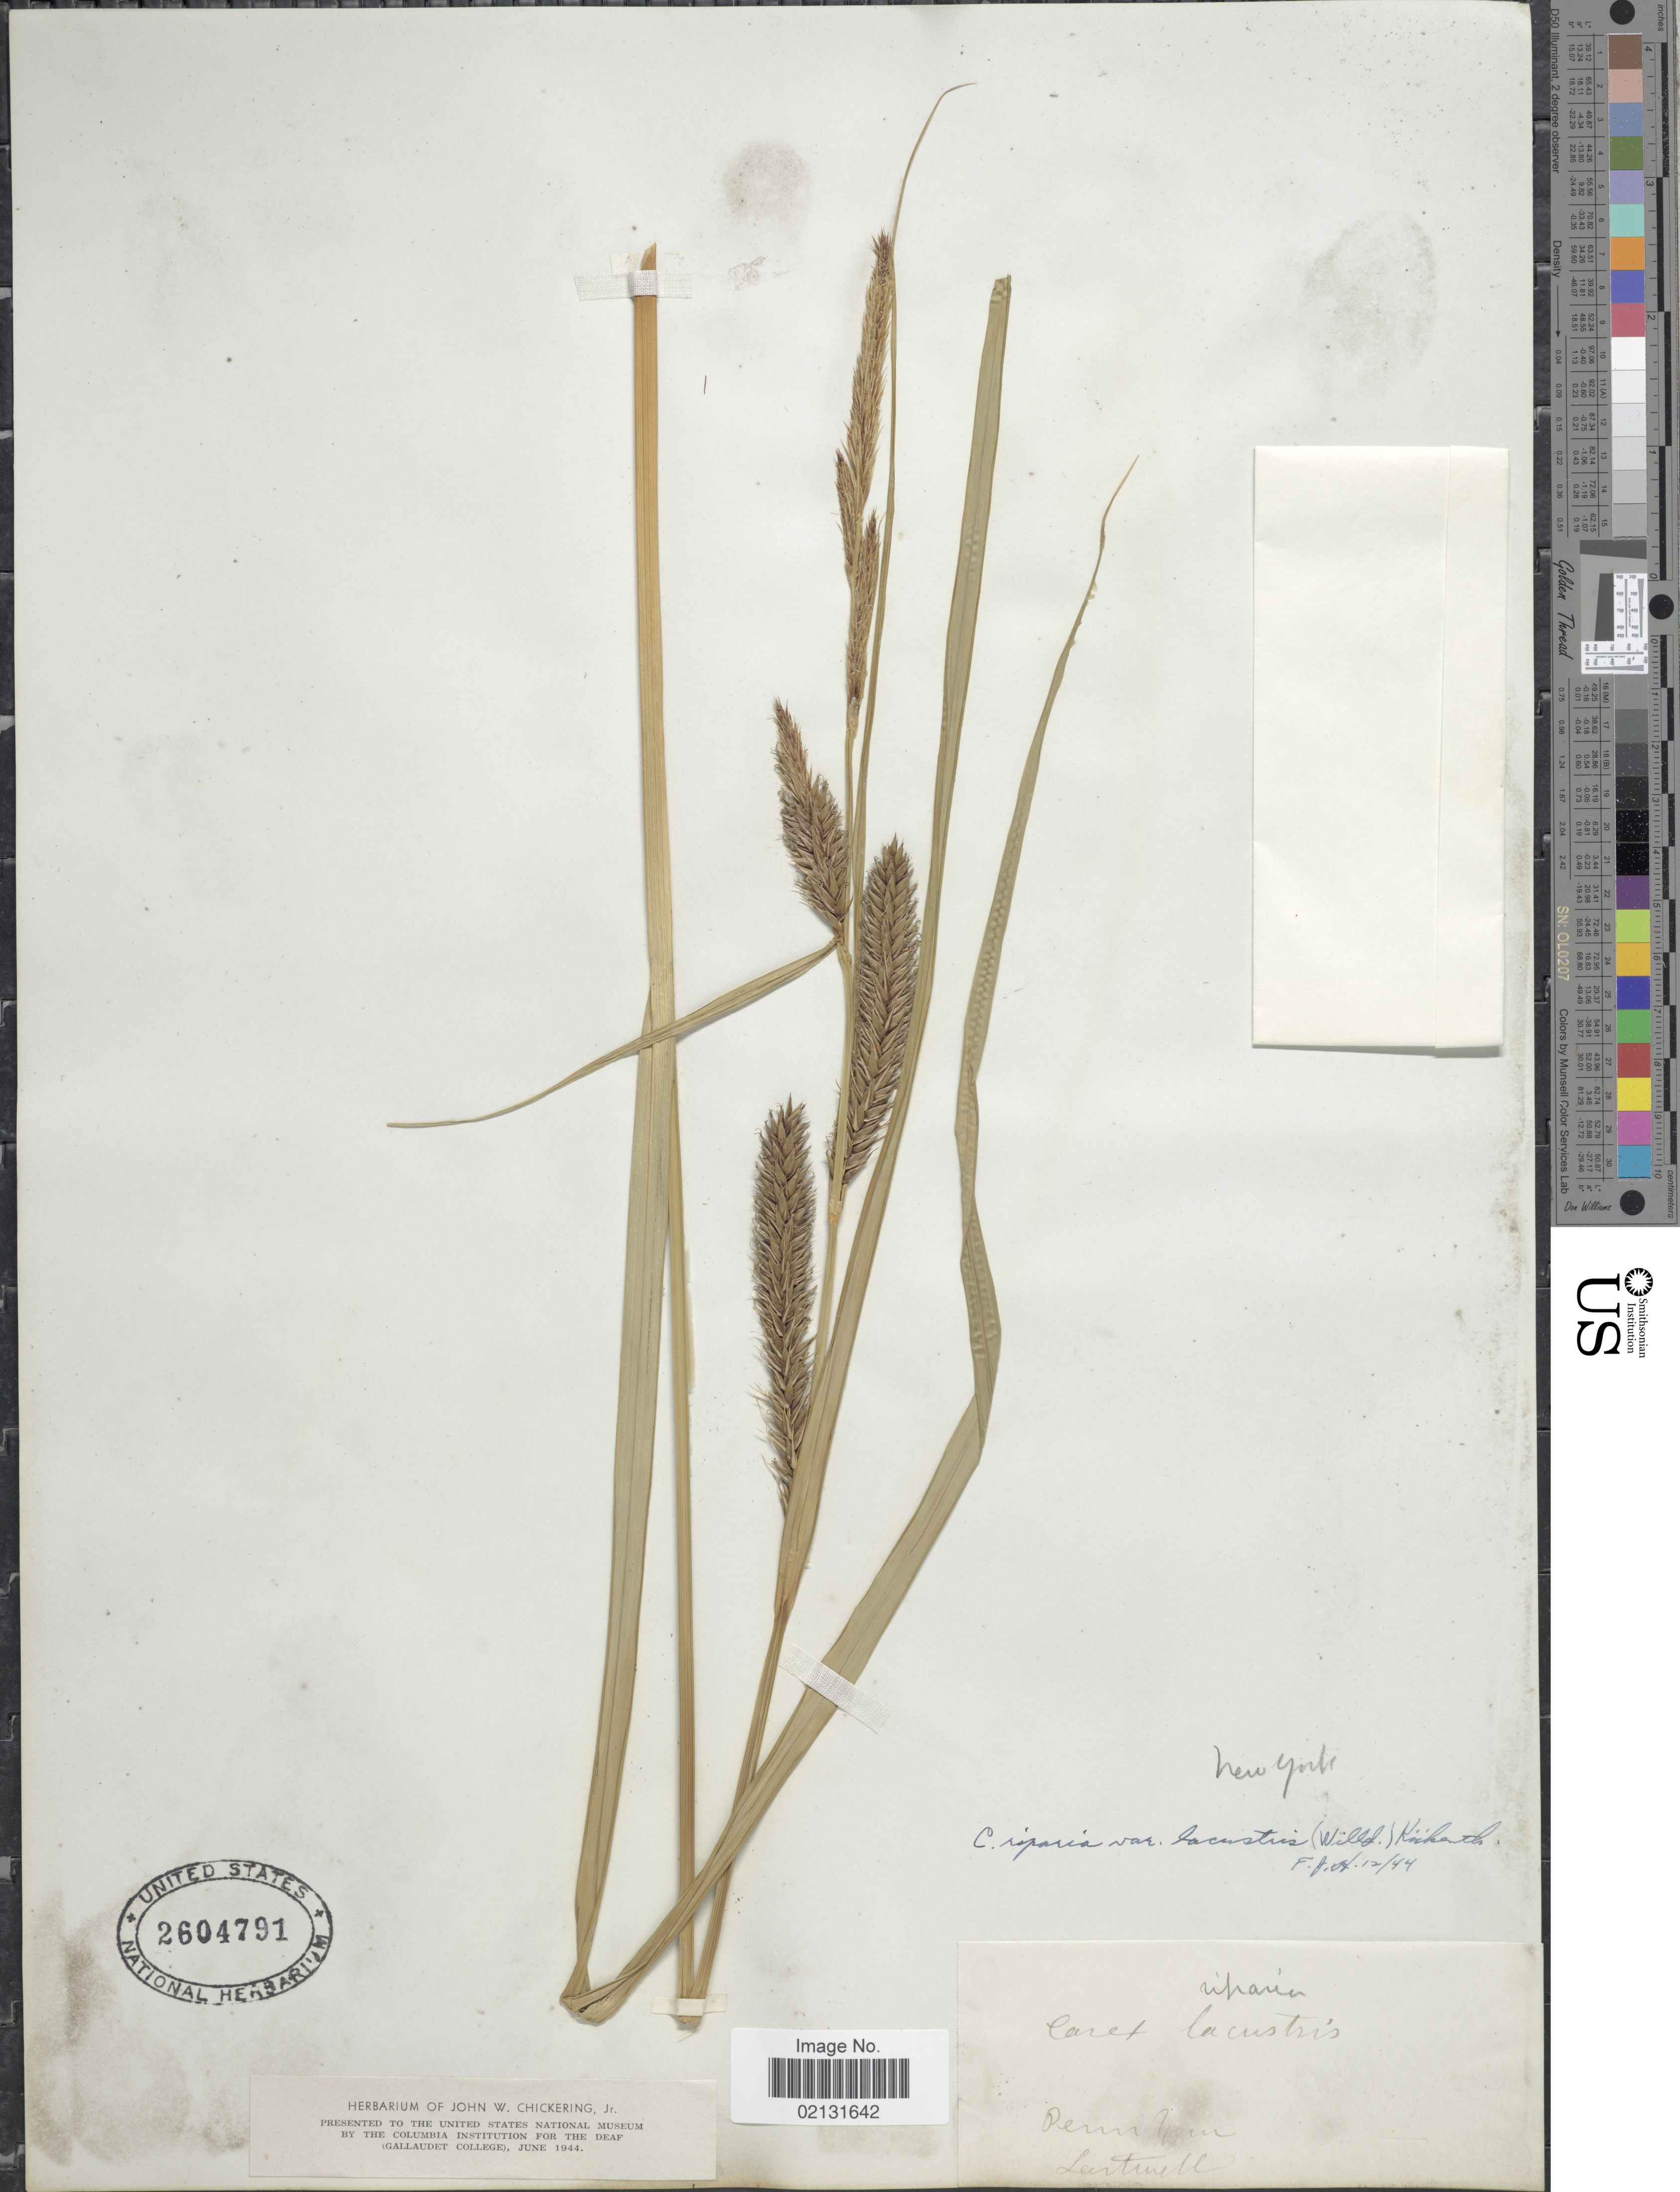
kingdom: Plantae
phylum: Tracheophyta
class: Liliopsida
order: Poales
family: Cyperaceae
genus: Carex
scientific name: Carex riparia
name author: Curtis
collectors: Sartwell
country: United States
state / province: New York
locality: Penn Yan.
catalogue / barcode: US 2604791